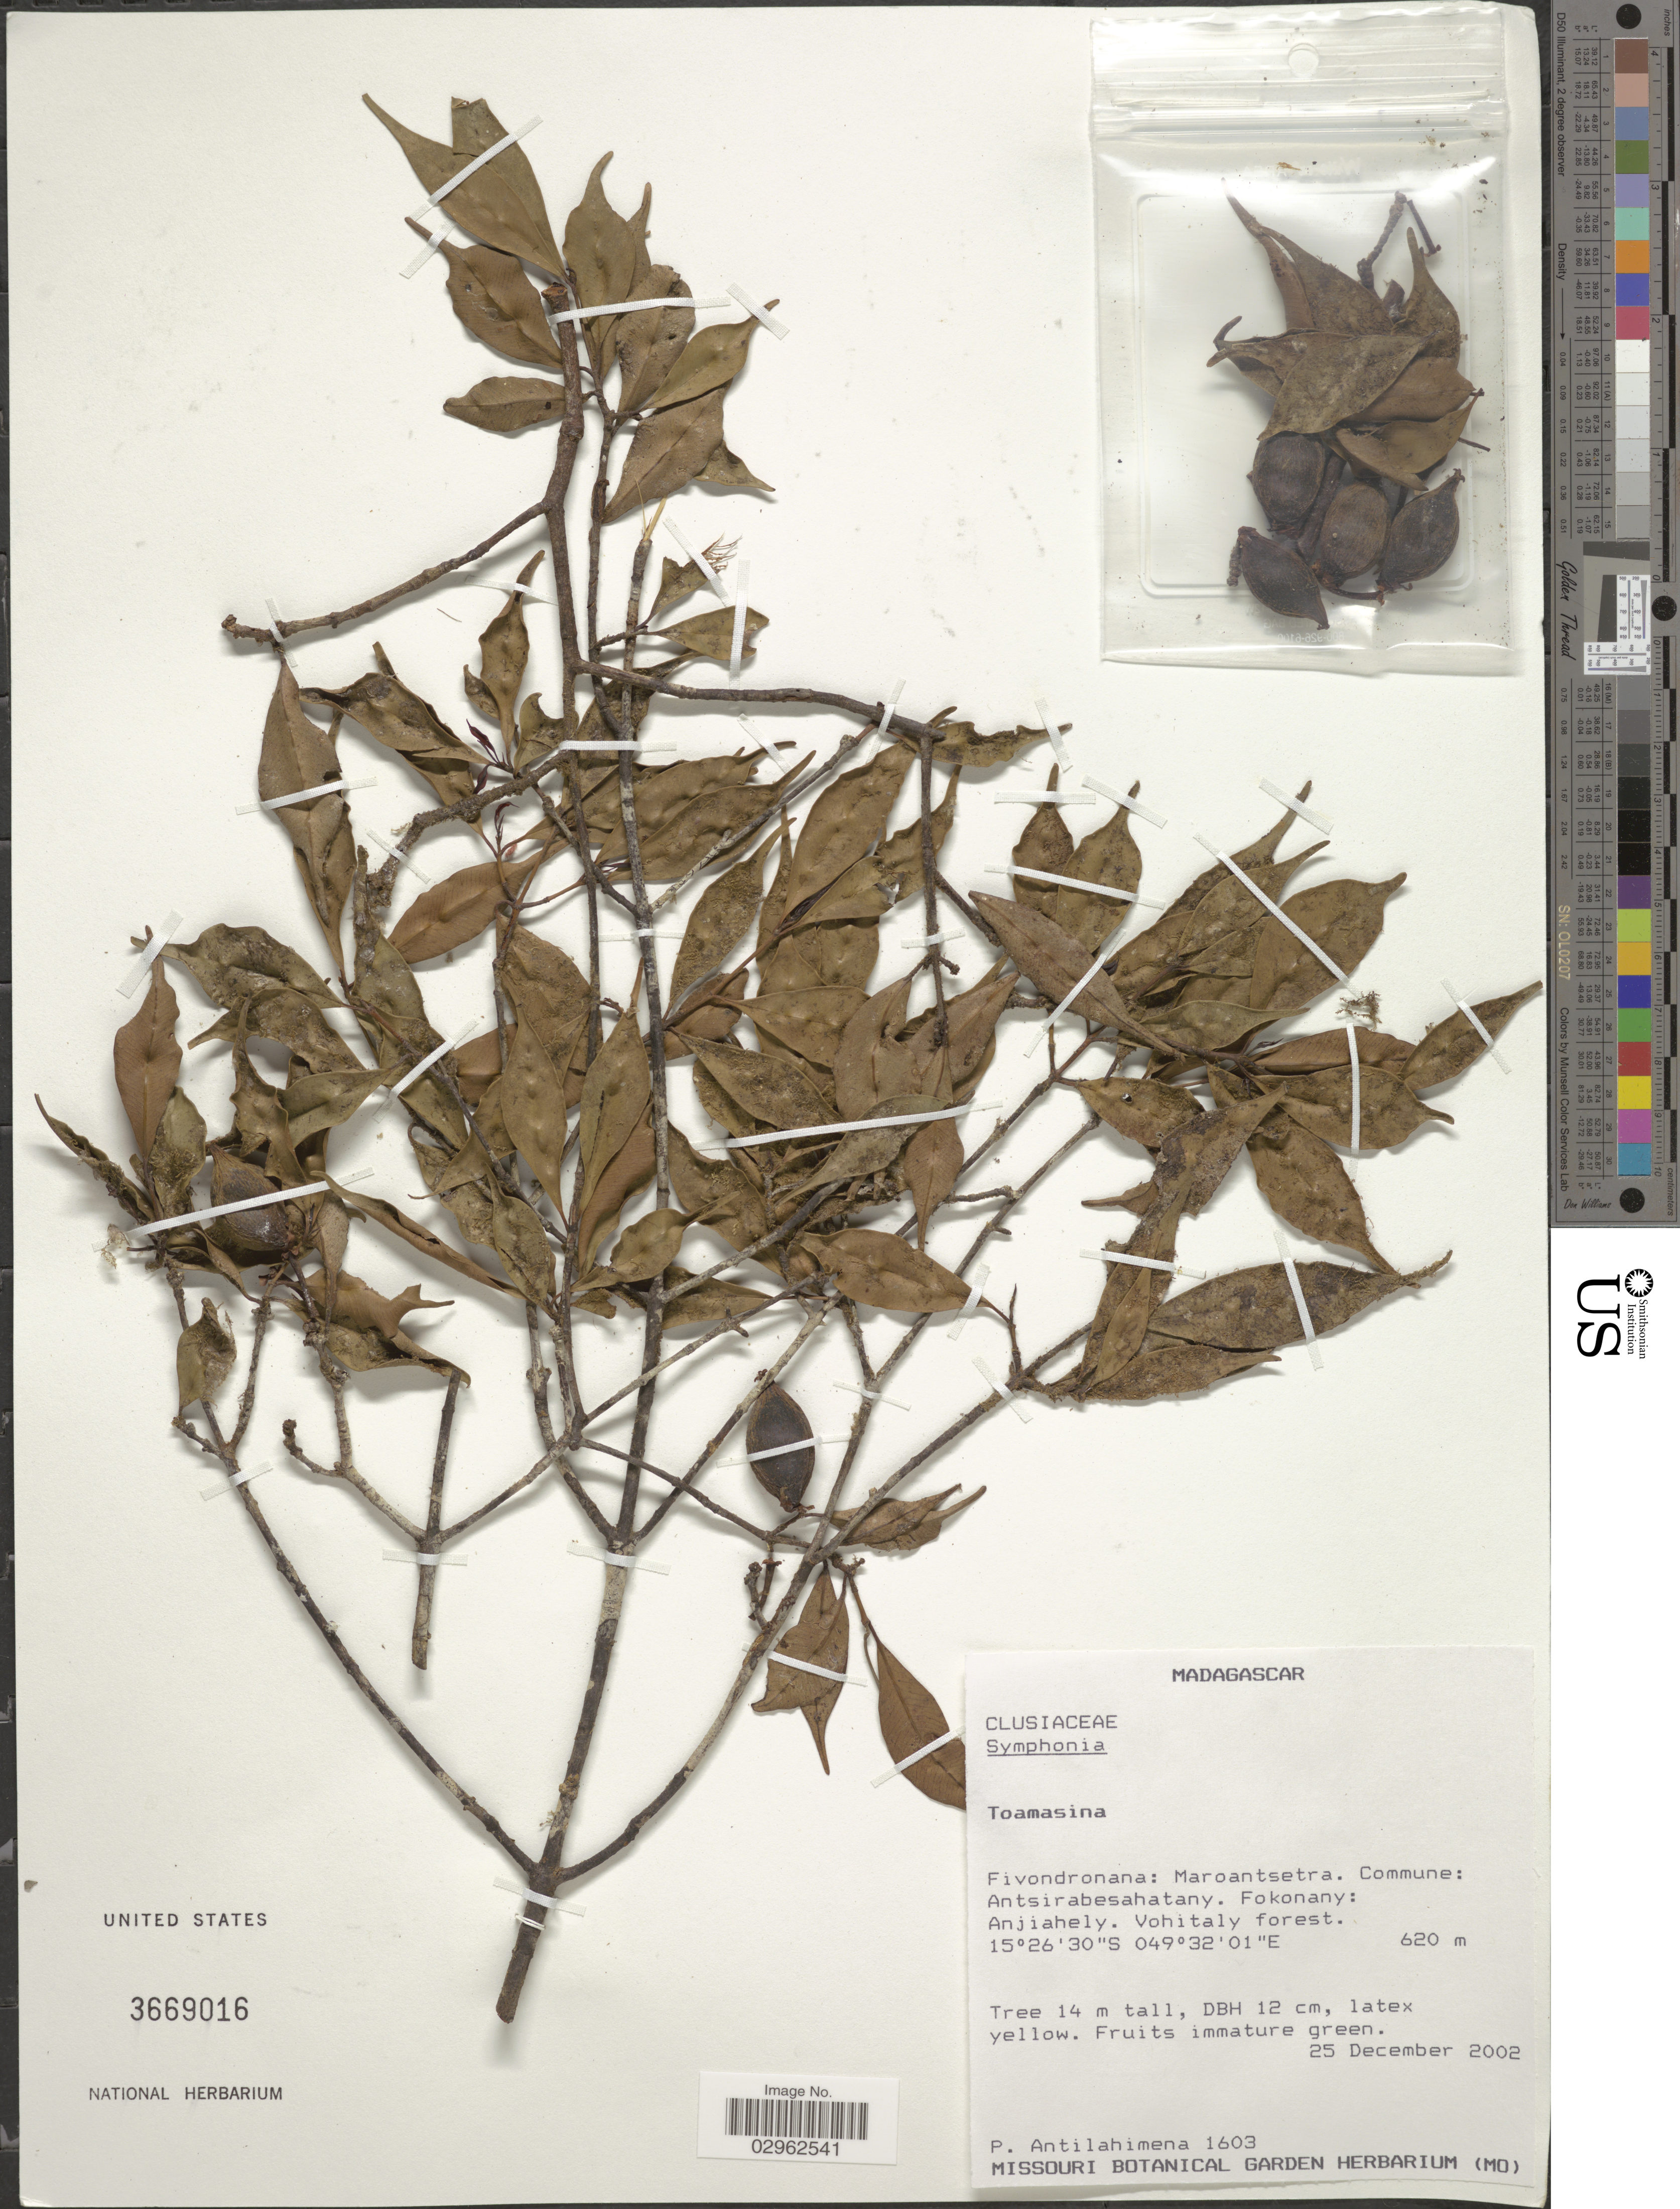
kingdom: Plantae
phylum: Tracheophyta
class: Magnoliopsida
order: Malpighiales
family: Clusiaceae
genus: Symphonia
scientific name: Symphonia sp.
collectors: P. Antilahimena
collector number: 1603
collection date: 2002-12-25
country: Madagascar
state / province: Analanjirofo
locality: Fivondronana: Maroantsetra. Commune: Antsirabesahatany. Fokonany: Anjiahely. Vohitaly forest.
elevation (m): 620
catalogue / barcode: US 3669016